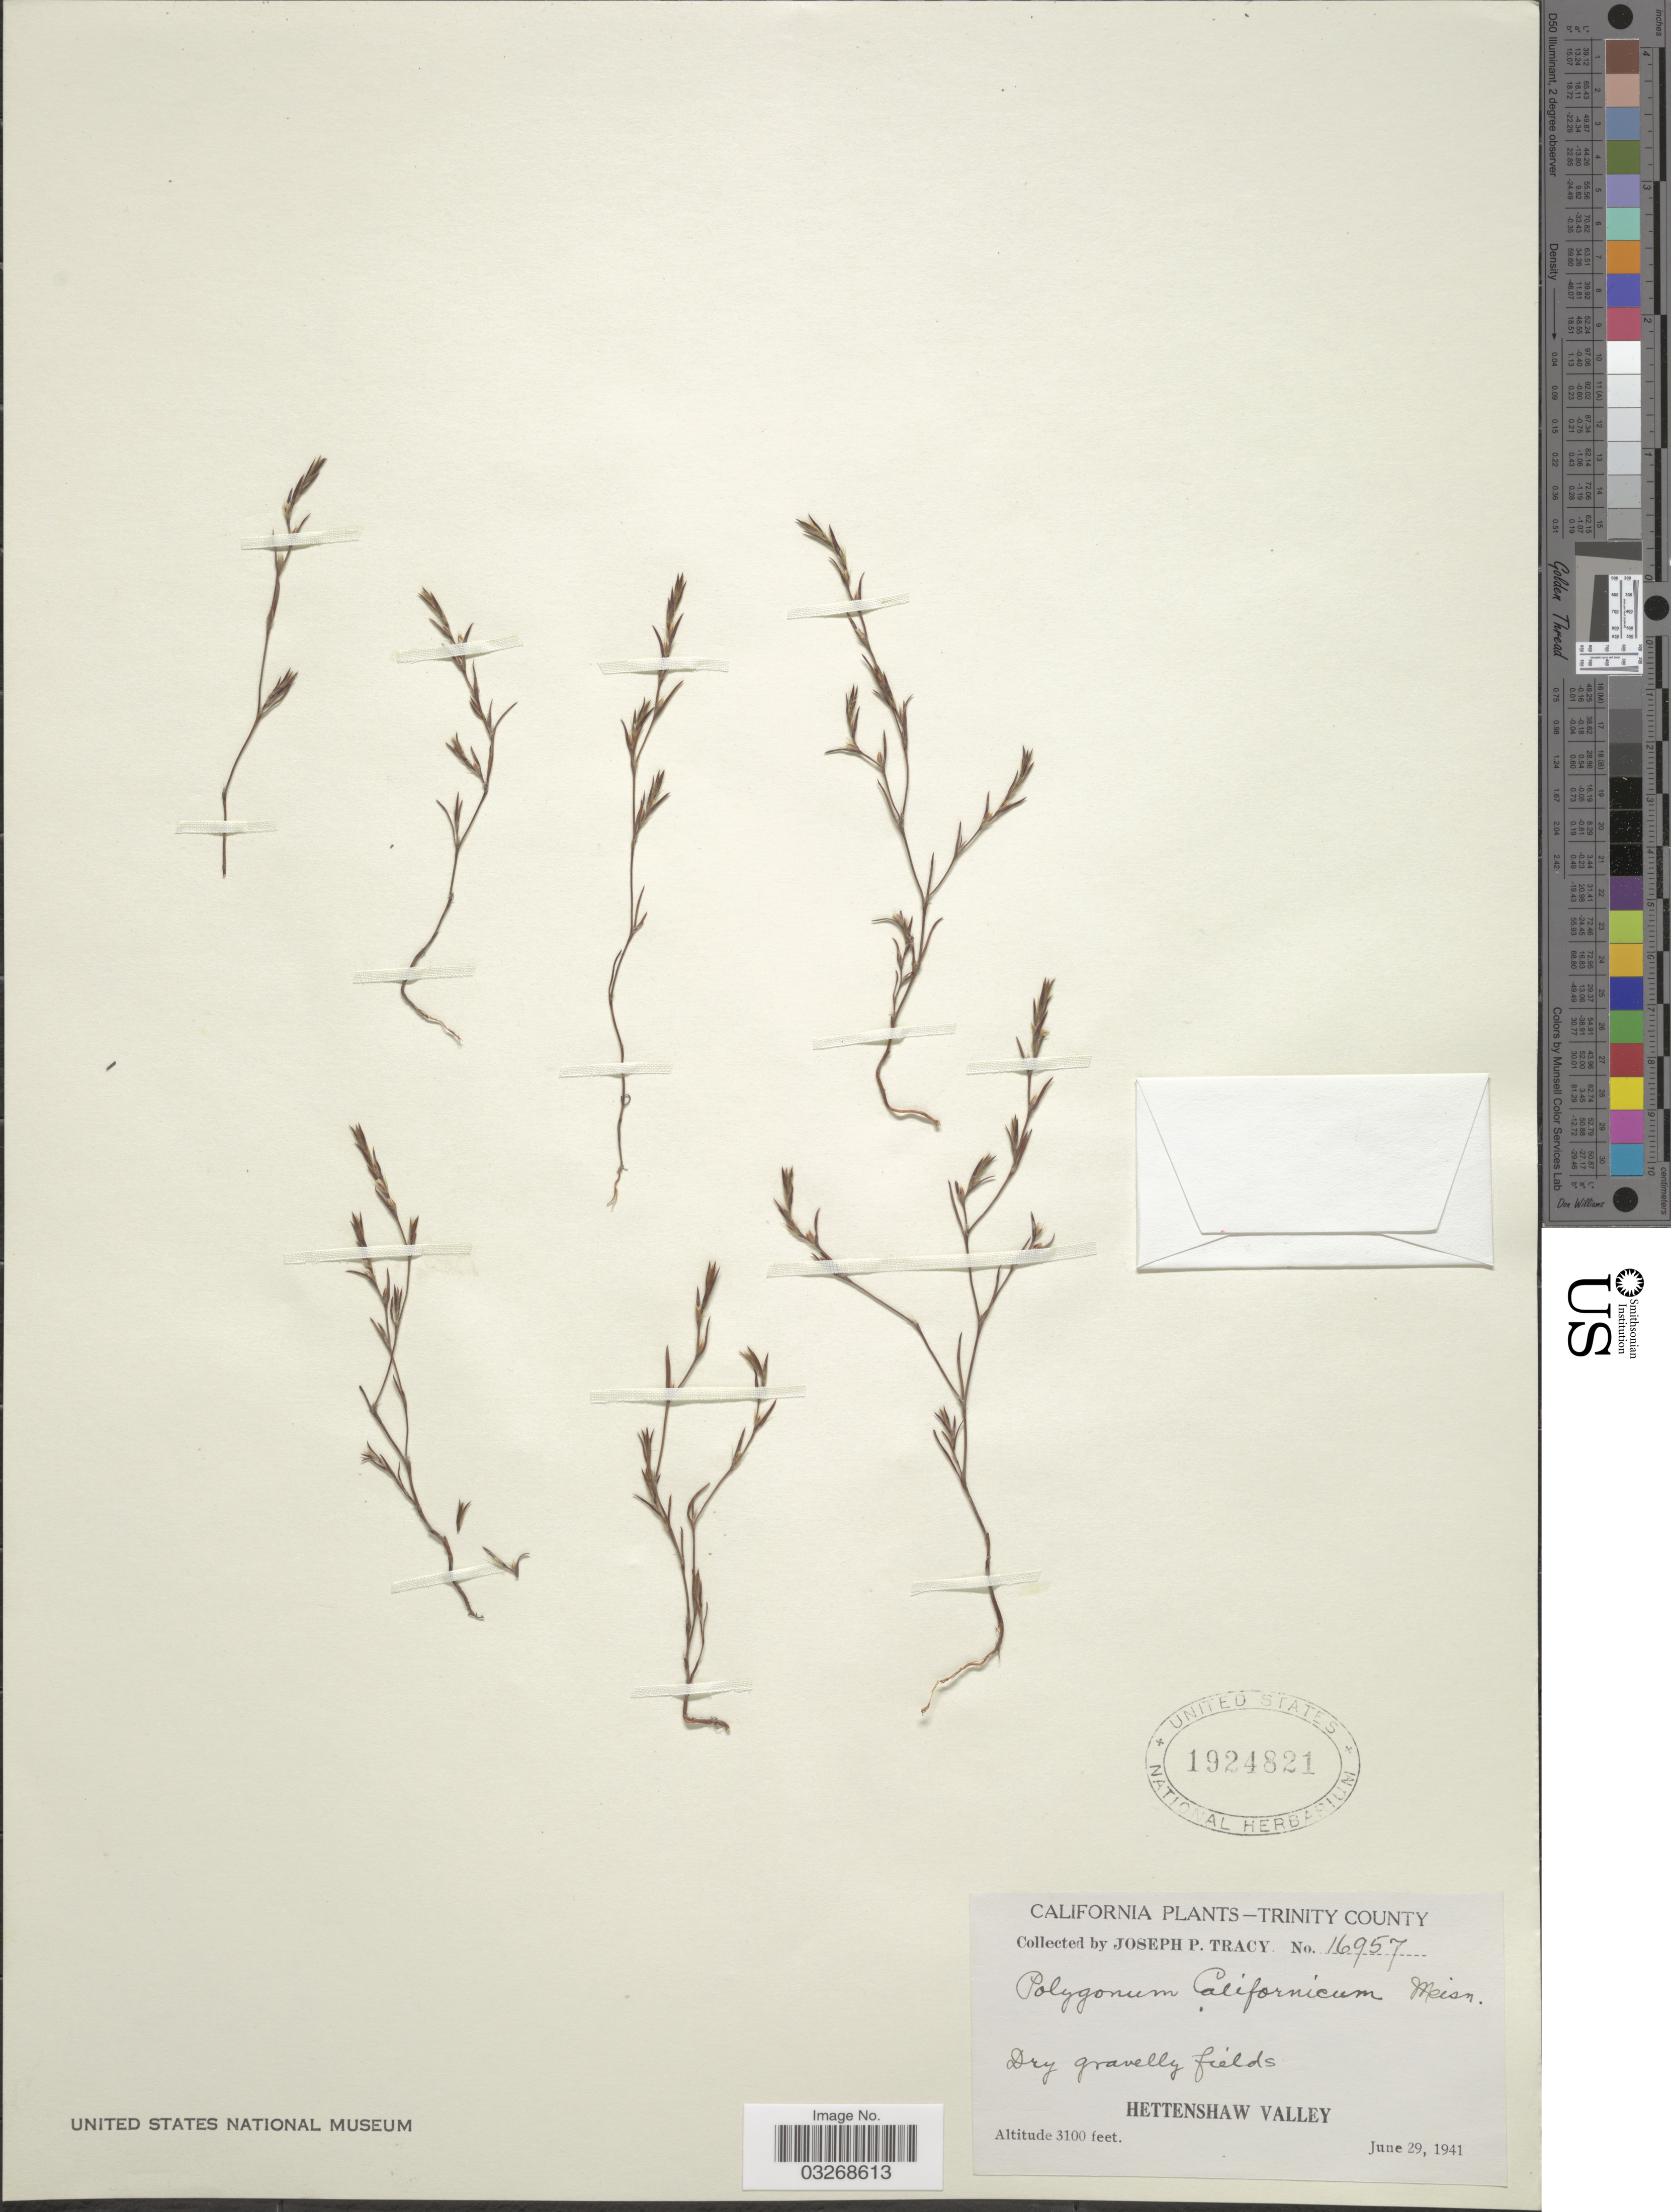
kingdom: Plantae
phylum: Tracheophyta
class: Magnoliopsida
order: Caryophyllales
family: Polygonaceae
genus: Polygonum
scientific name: Polygonum californicum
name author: Meisn.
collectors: J. Tracy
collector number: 16957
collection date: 1941-06-29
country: United States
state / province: California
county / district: Trinity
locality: Trinity County. Hettenshaw Valley.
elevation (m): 945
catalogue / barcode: US 1924821